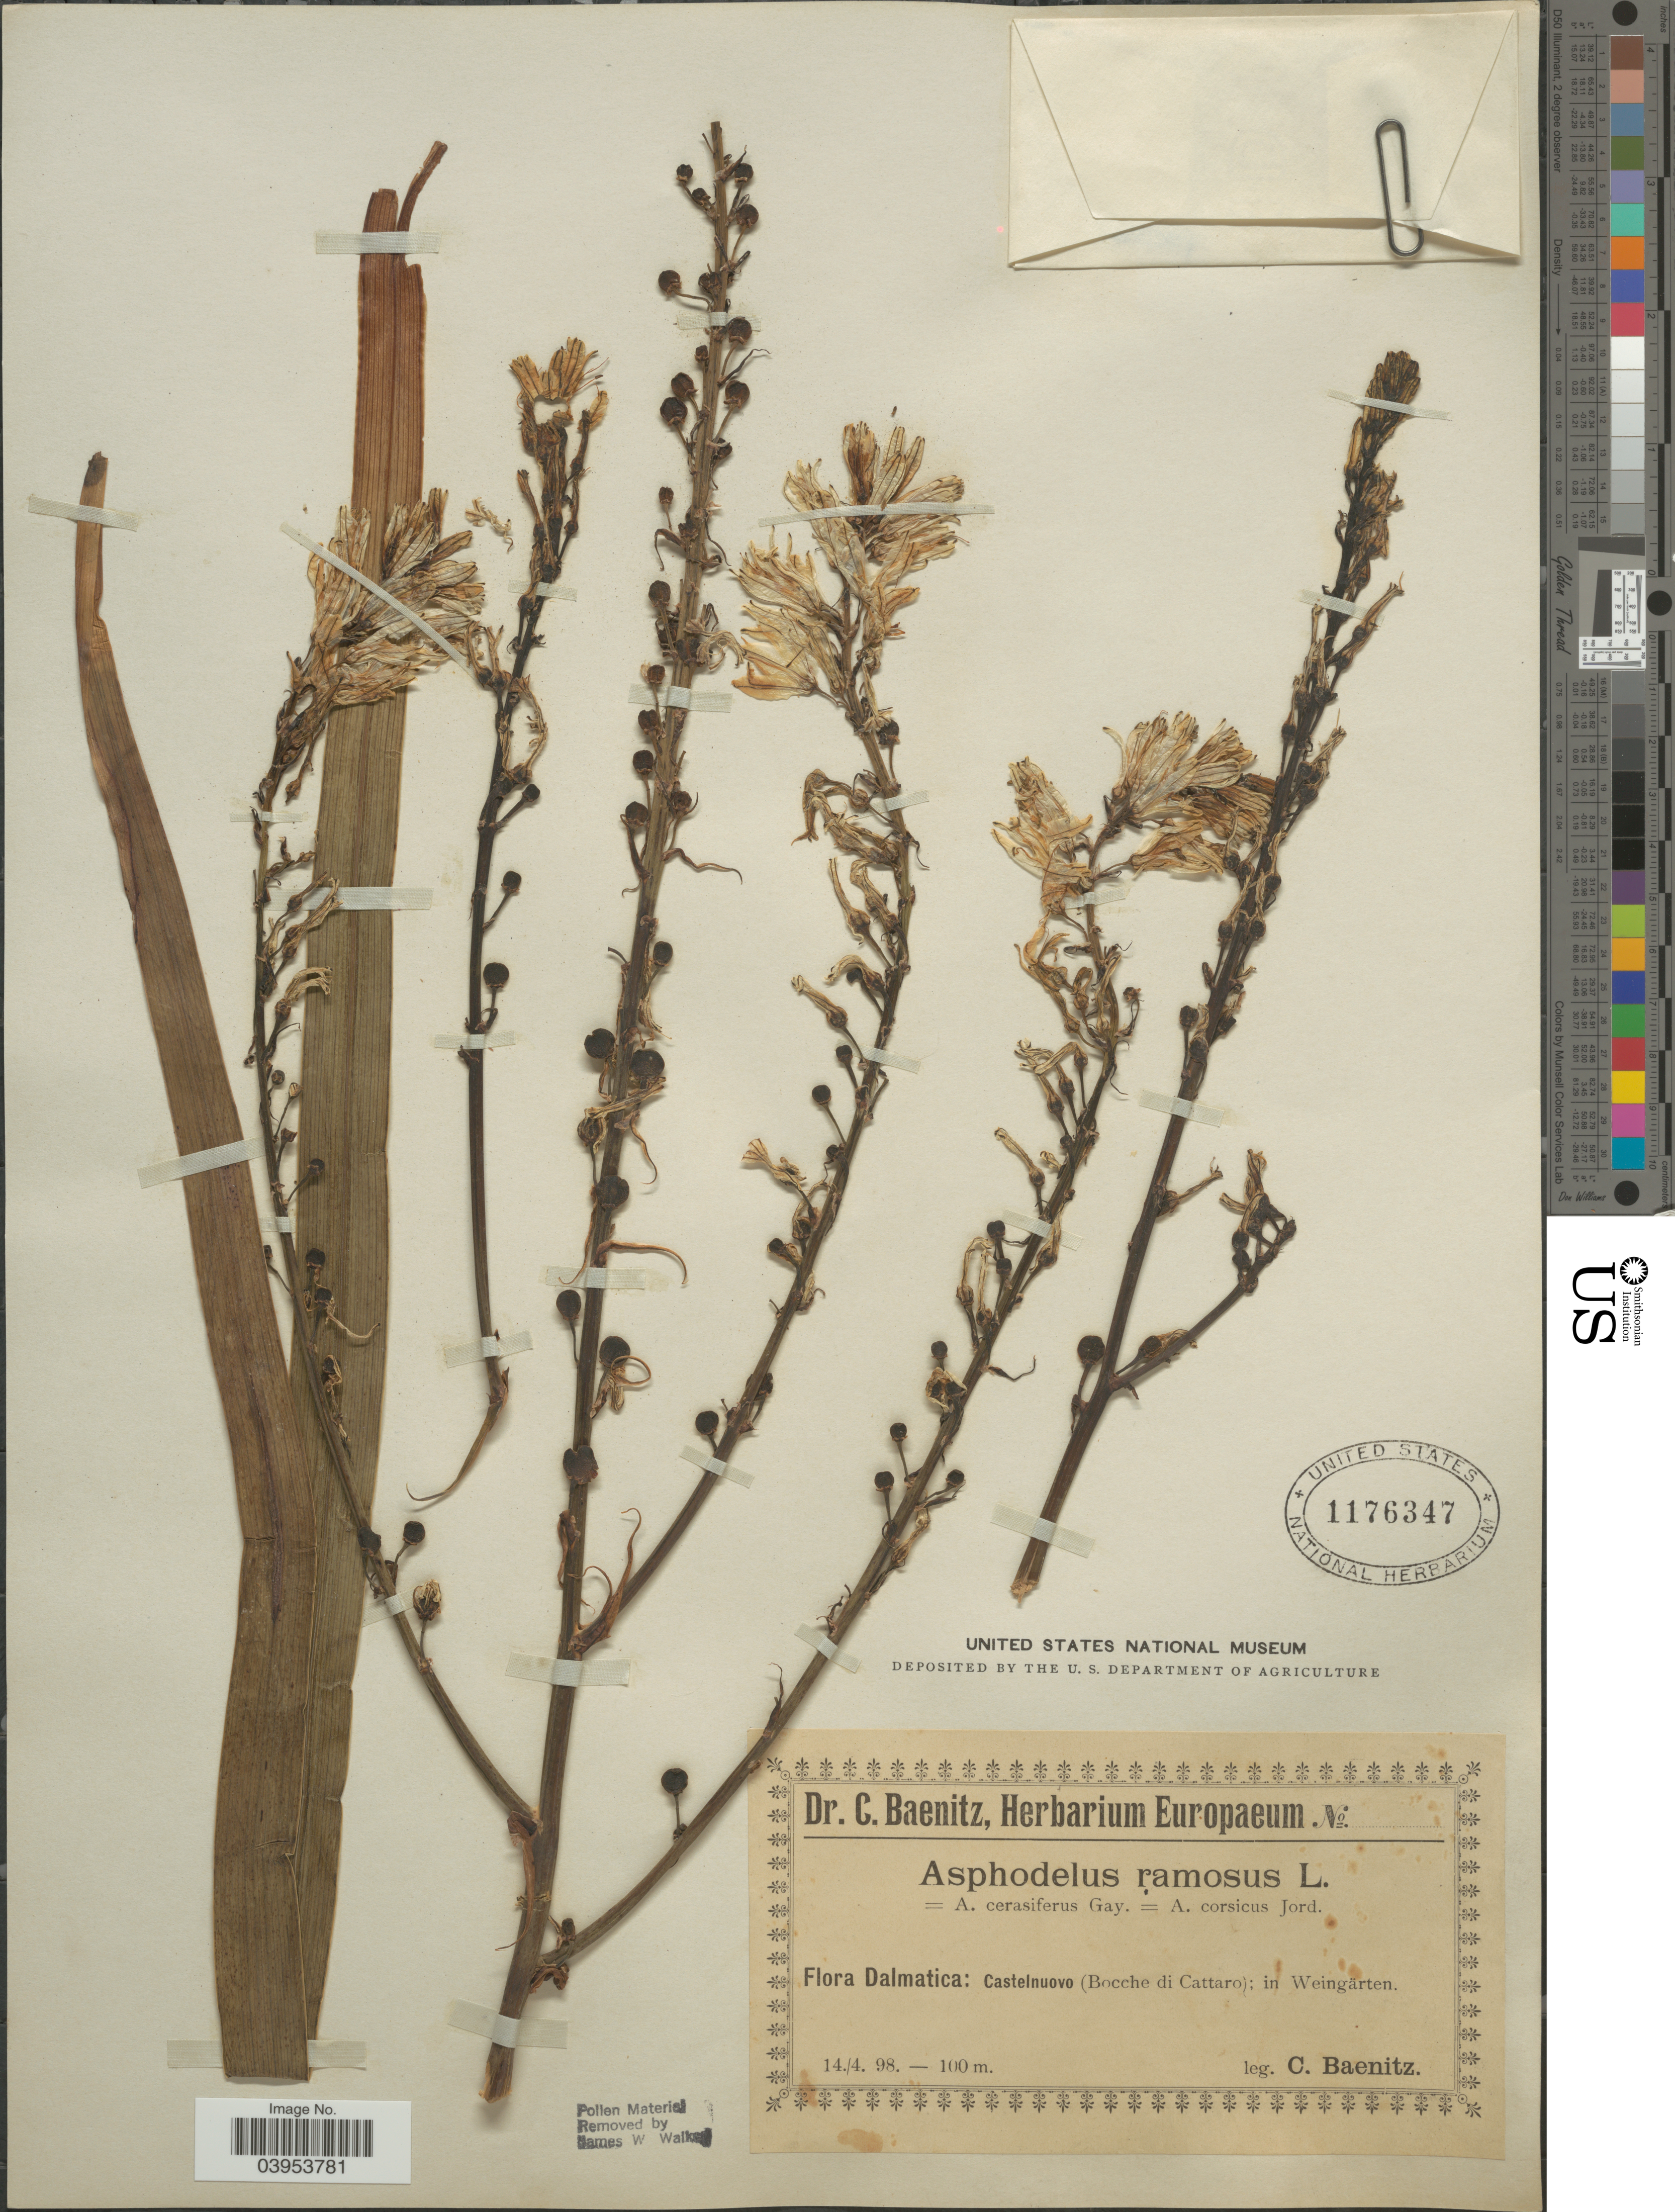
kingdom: Plantae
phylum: Tracheophyta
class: Liliopsida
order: Asparagales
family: Asphodelaceae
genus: Asphodelus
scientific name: Asphodelus ramosus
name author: L.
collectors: C. G. Baenitz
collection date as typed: Transcribed d/m/y: 14/4/98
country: Montenegro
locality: Dalmatica: Castelnuovo (Bocche di Cattaro): in Weingärten.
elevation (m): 100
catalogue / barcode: US 1176347